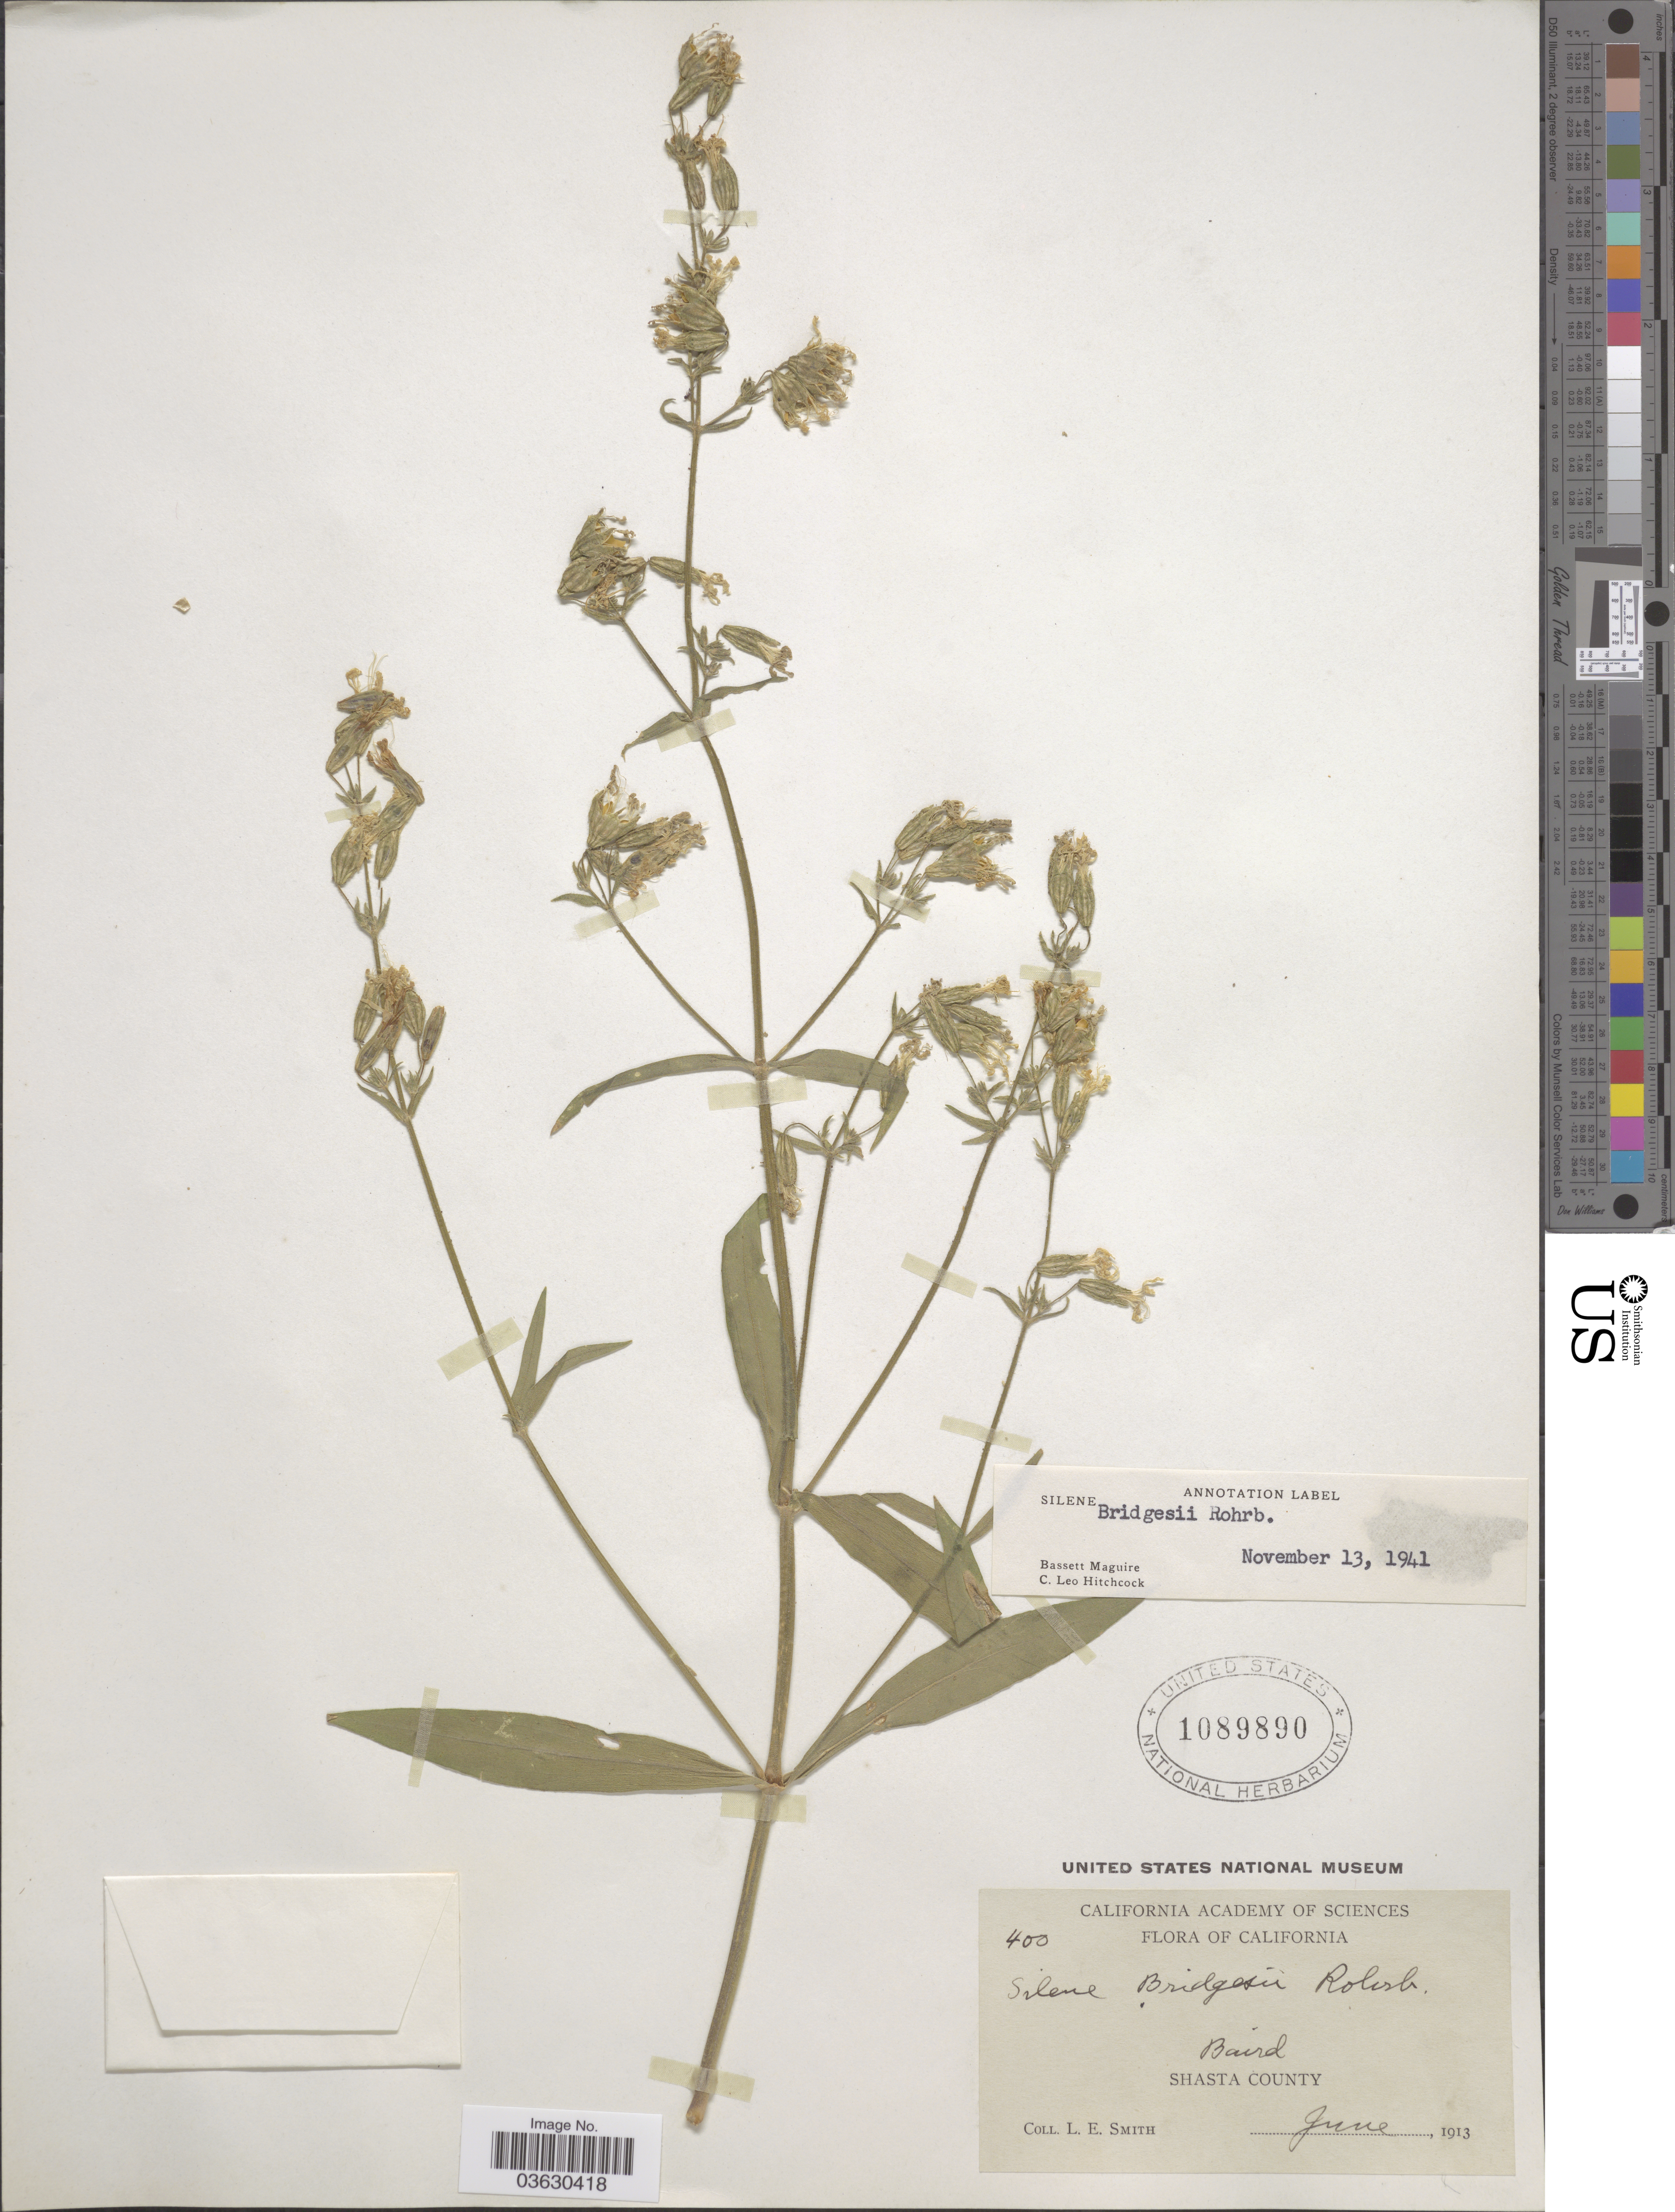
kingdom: Plantae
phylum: Tracheophyta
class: Magnoliopsida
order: Caryophyllales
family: Caryophyllaceae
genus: Silene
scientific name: Silene bridgesii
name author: Rohrb.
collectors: L. E. Smith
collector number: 400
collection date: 1913-06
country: United States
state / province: California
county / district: Shasta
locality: Baird. Shasta County.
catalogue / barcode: US 1089890